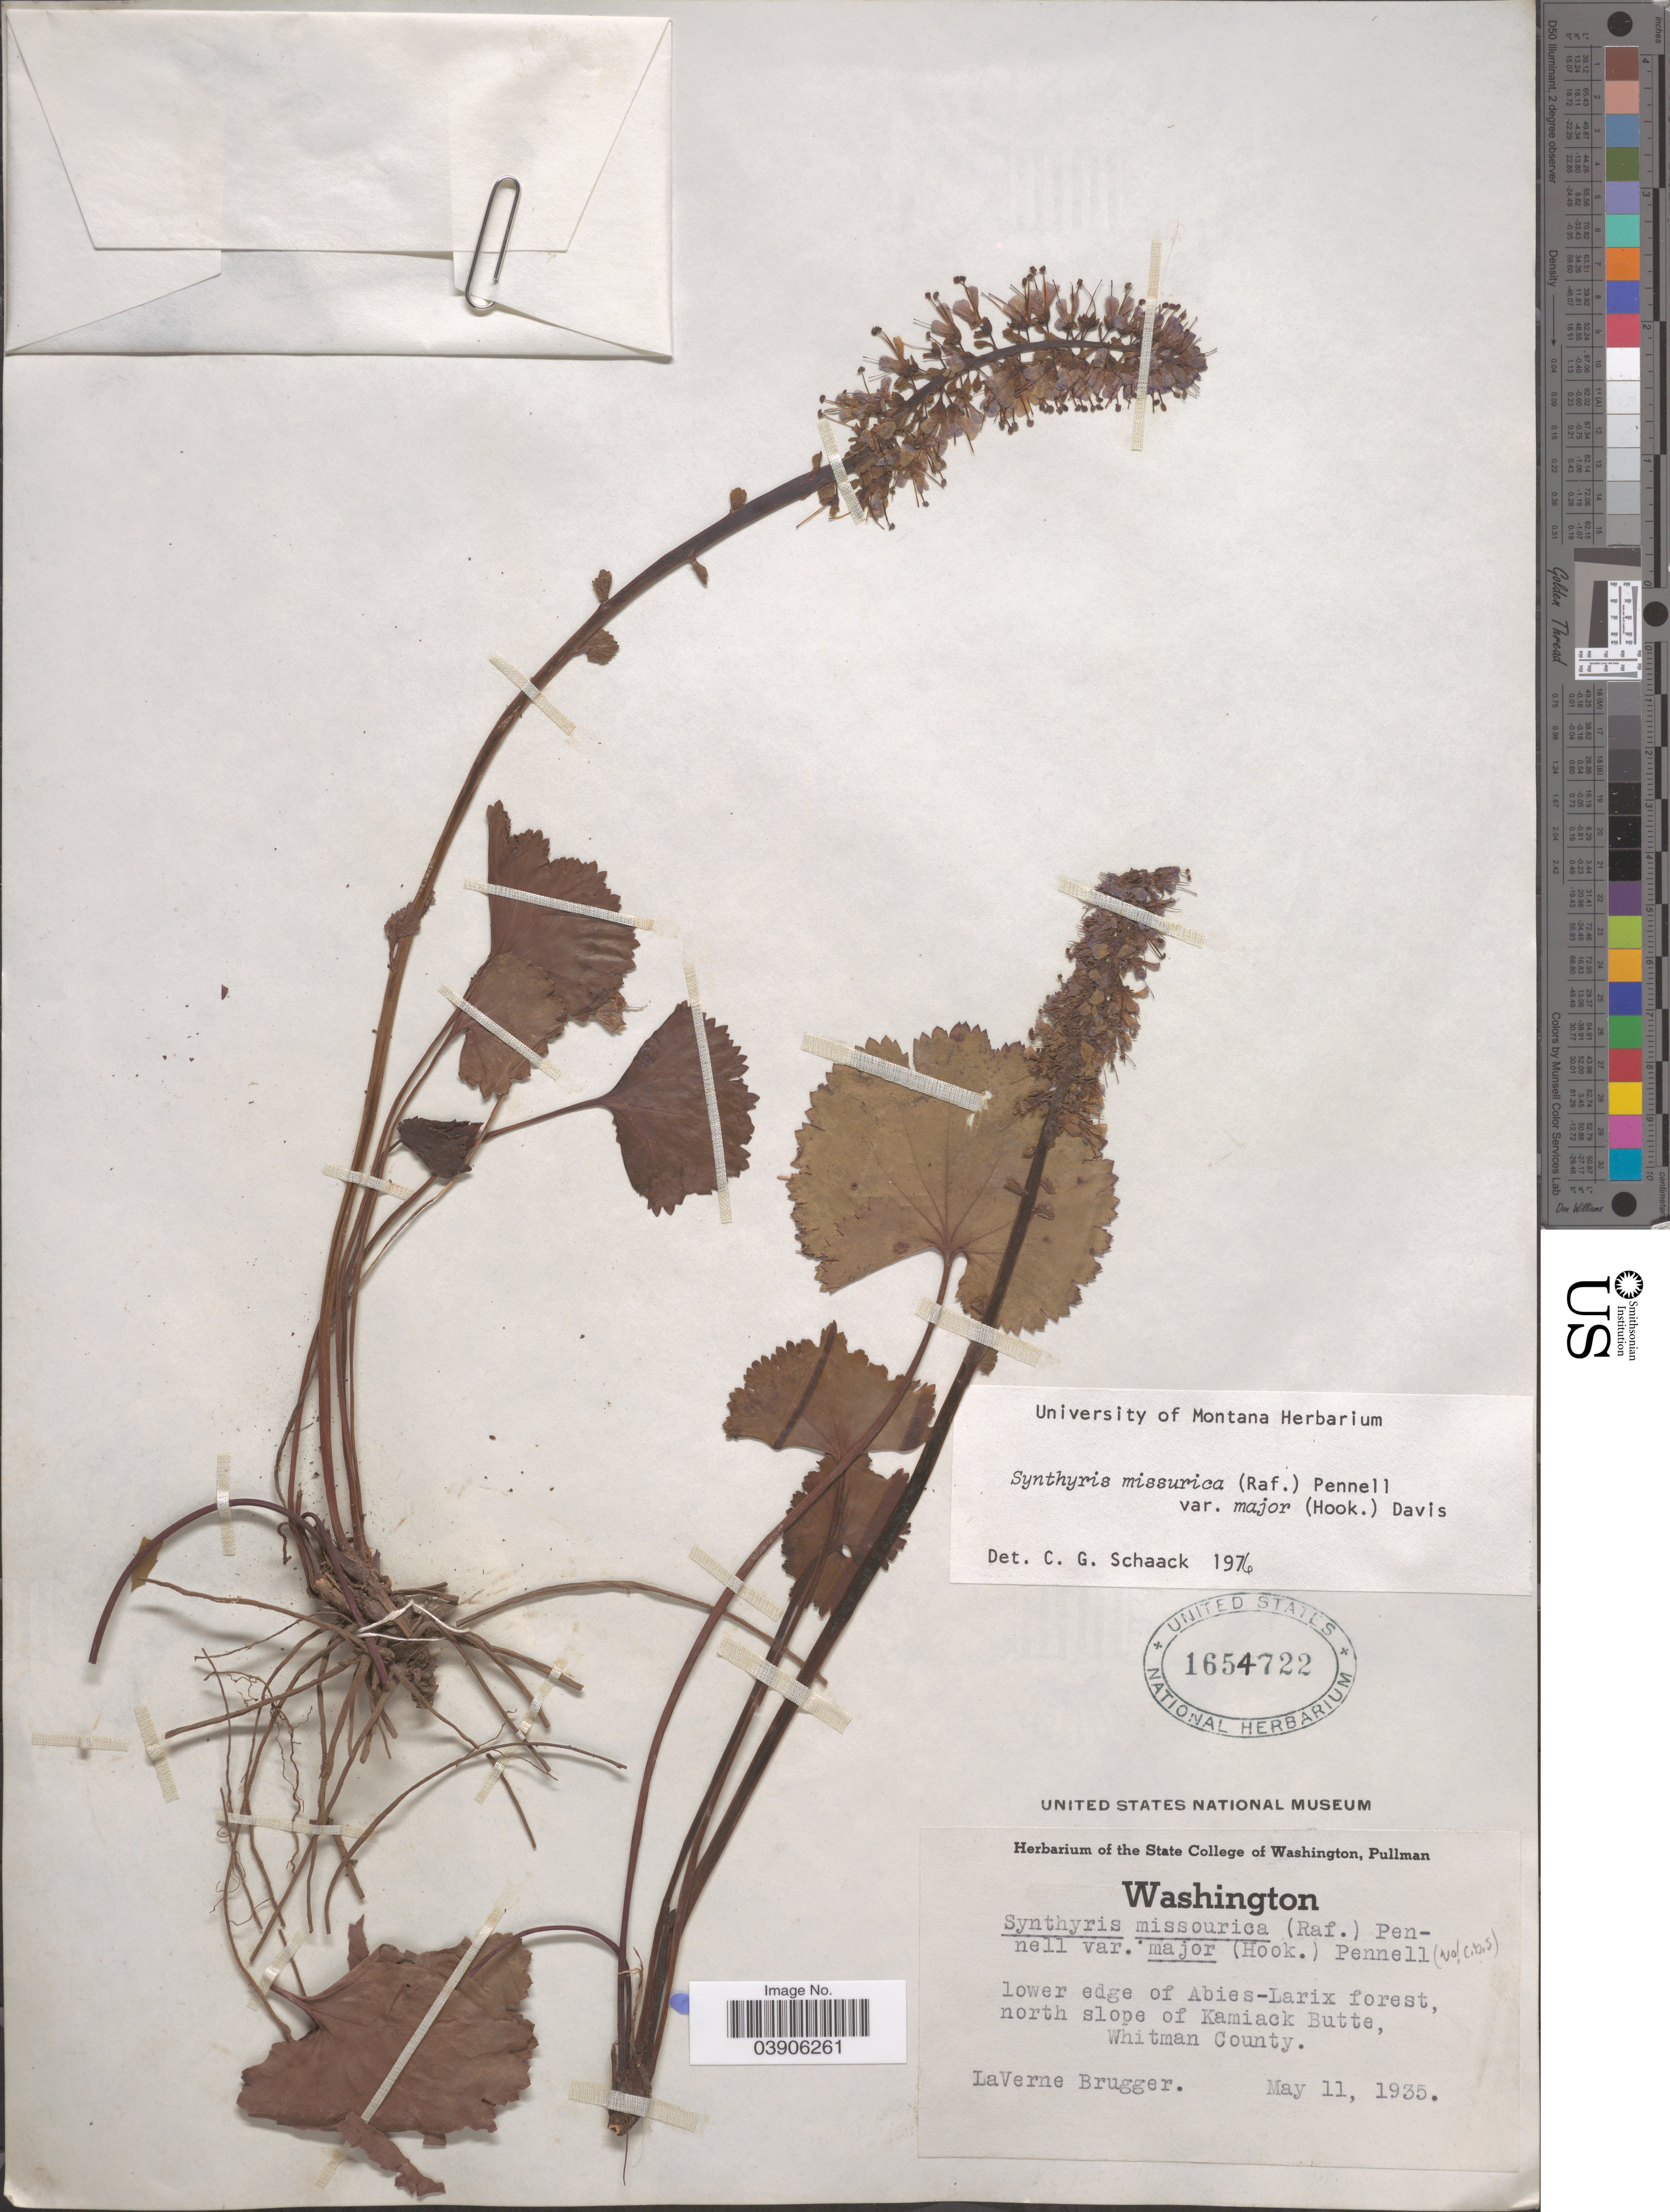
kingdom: Plantae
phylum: Tracheophyta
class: Magnoliopsida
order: Lamiales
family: Plantaginaceae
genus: Synthyris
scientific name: Synthyris missurica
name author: (Raf.) Pennell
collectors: L. Brugger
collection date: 1935-05-11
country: United States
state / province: Washington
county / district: Whitman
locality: Lower edge of Abies-Larix forest, north slope of Kamiack Butte, Whitman County.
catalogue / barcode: US 1654722